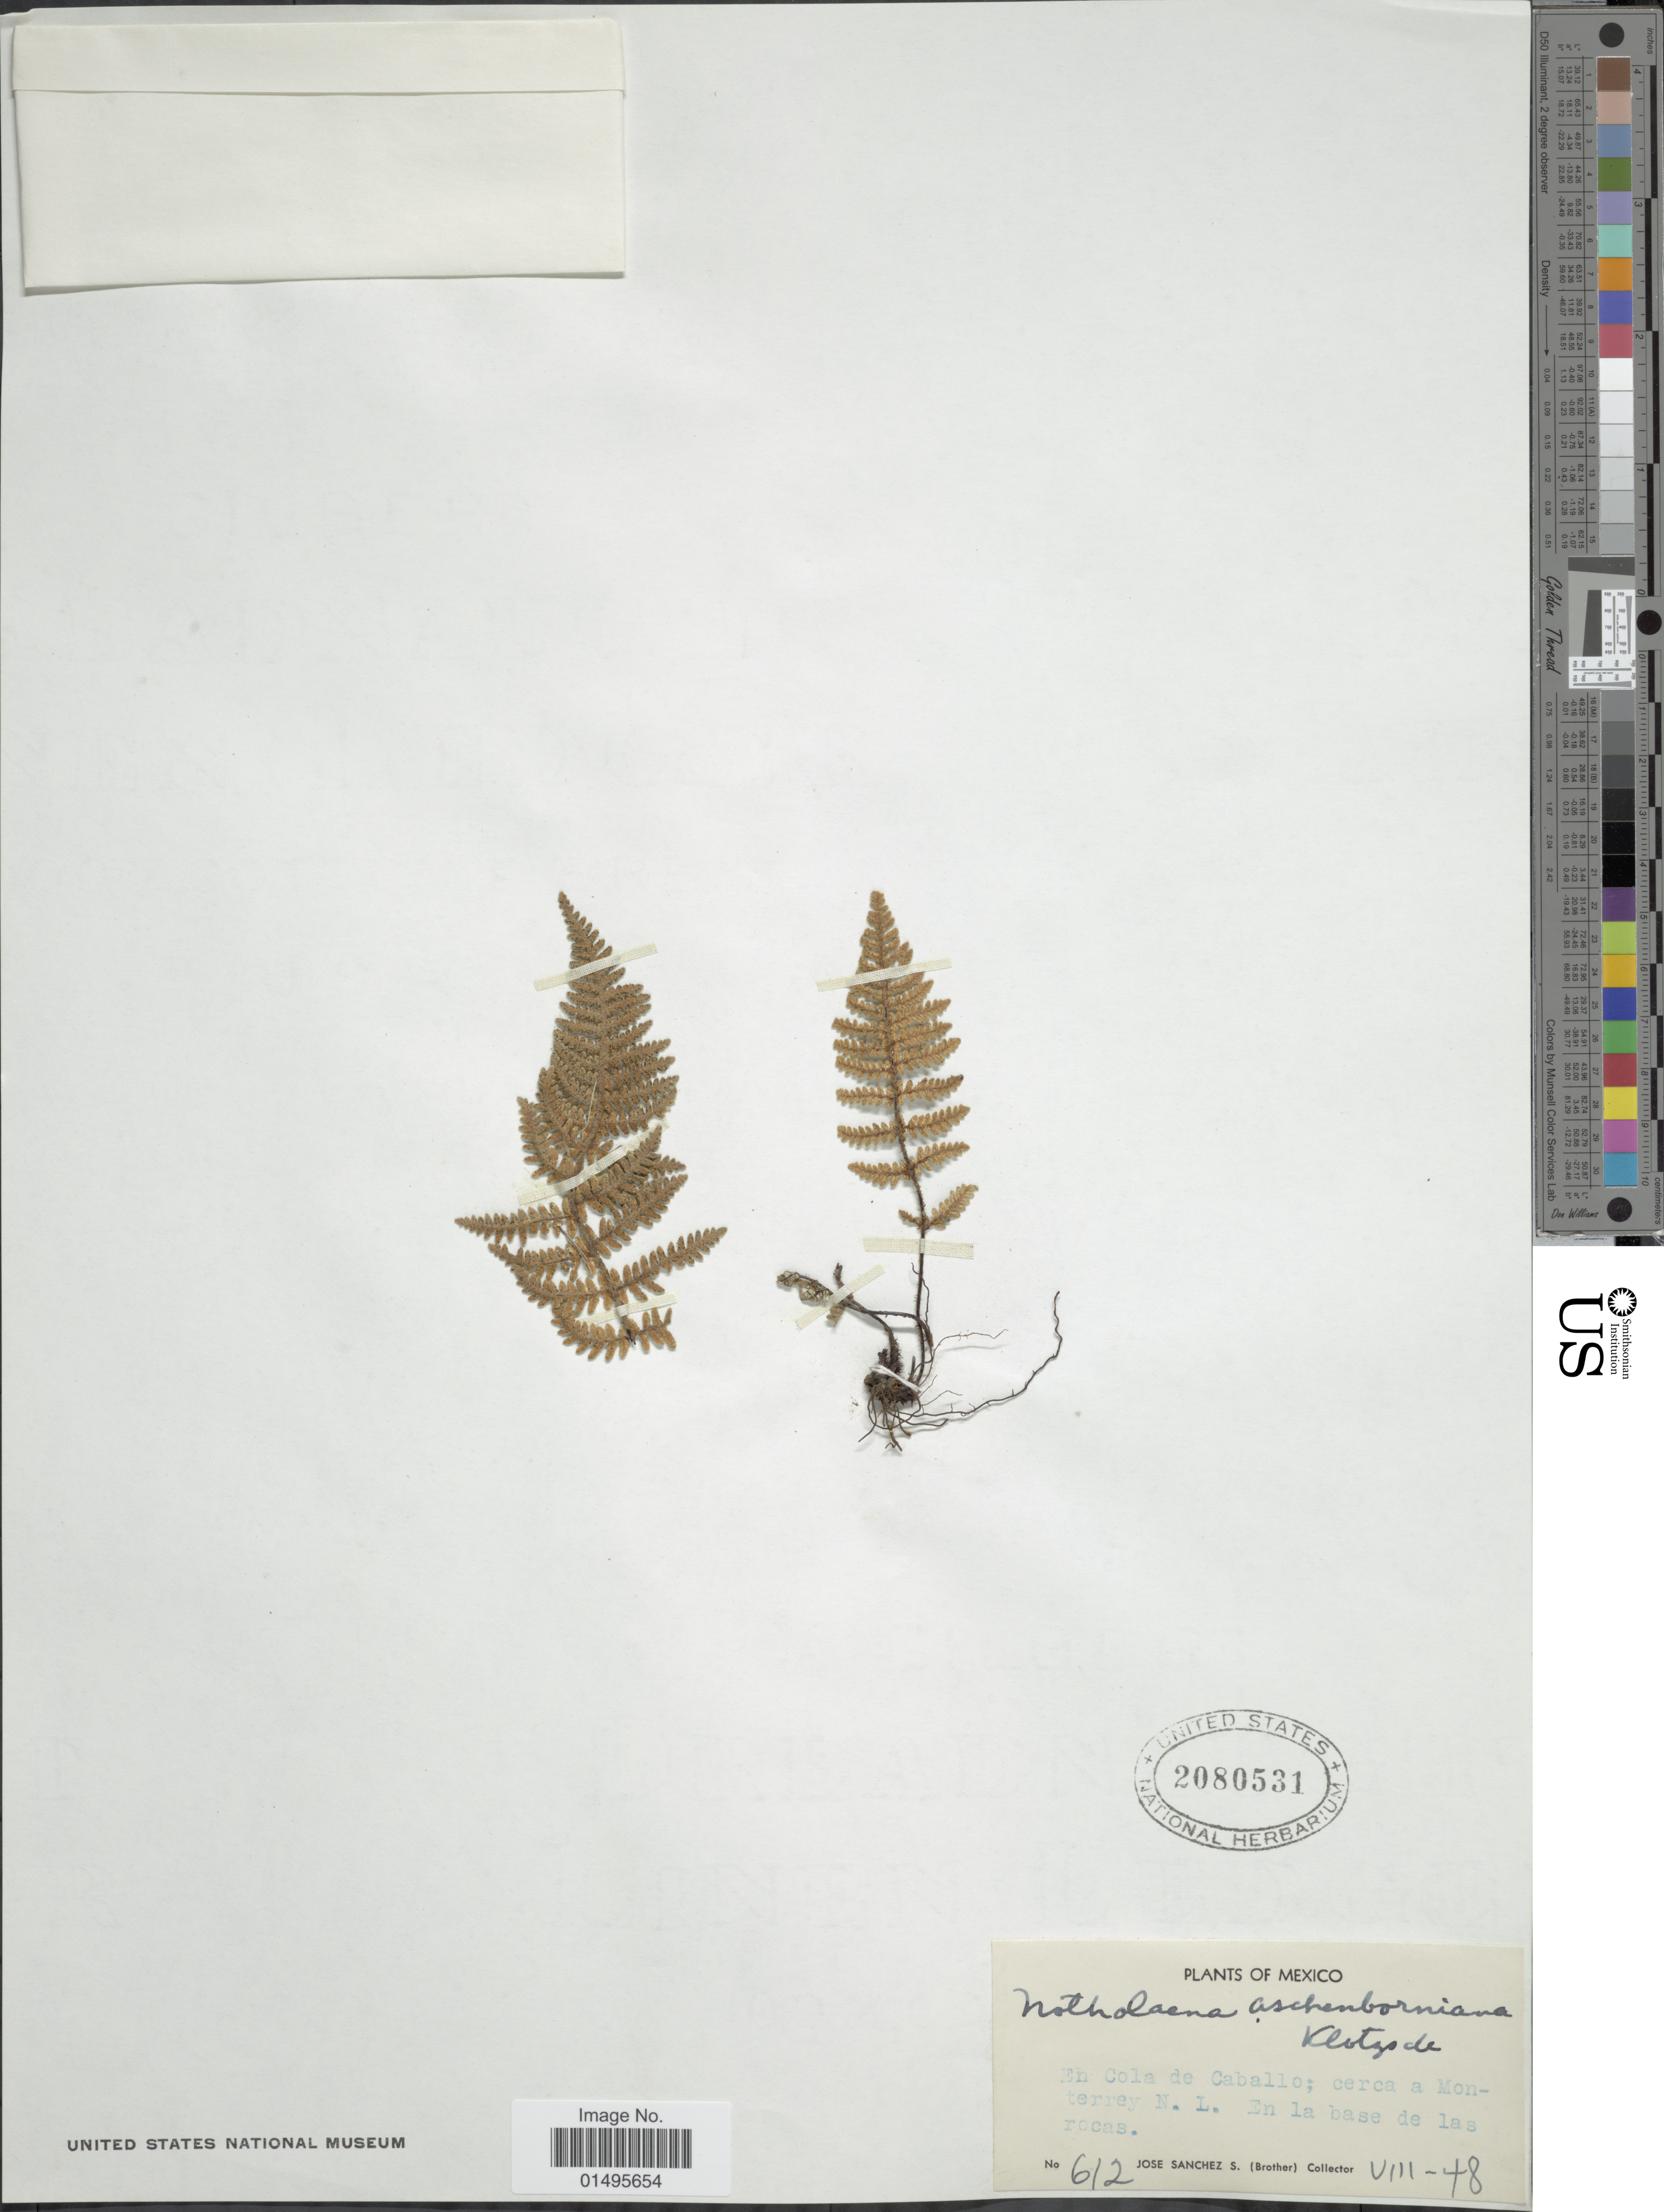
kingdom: Plantae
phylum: Tracheophyta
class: Polypodiopsida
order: Polypodiales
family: Pteridaceae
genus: Notholaena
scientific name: Notholaena aschenborniana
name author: Klotzsch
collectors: J. Sanchez S.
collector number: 612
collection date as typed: Transcribed d/m/y: /8/48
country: Mexico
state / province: Nuevo León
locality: En Cola de Caballo; cerca a Monterrey N.L. En la base de las recas.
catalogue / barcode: US 2080531